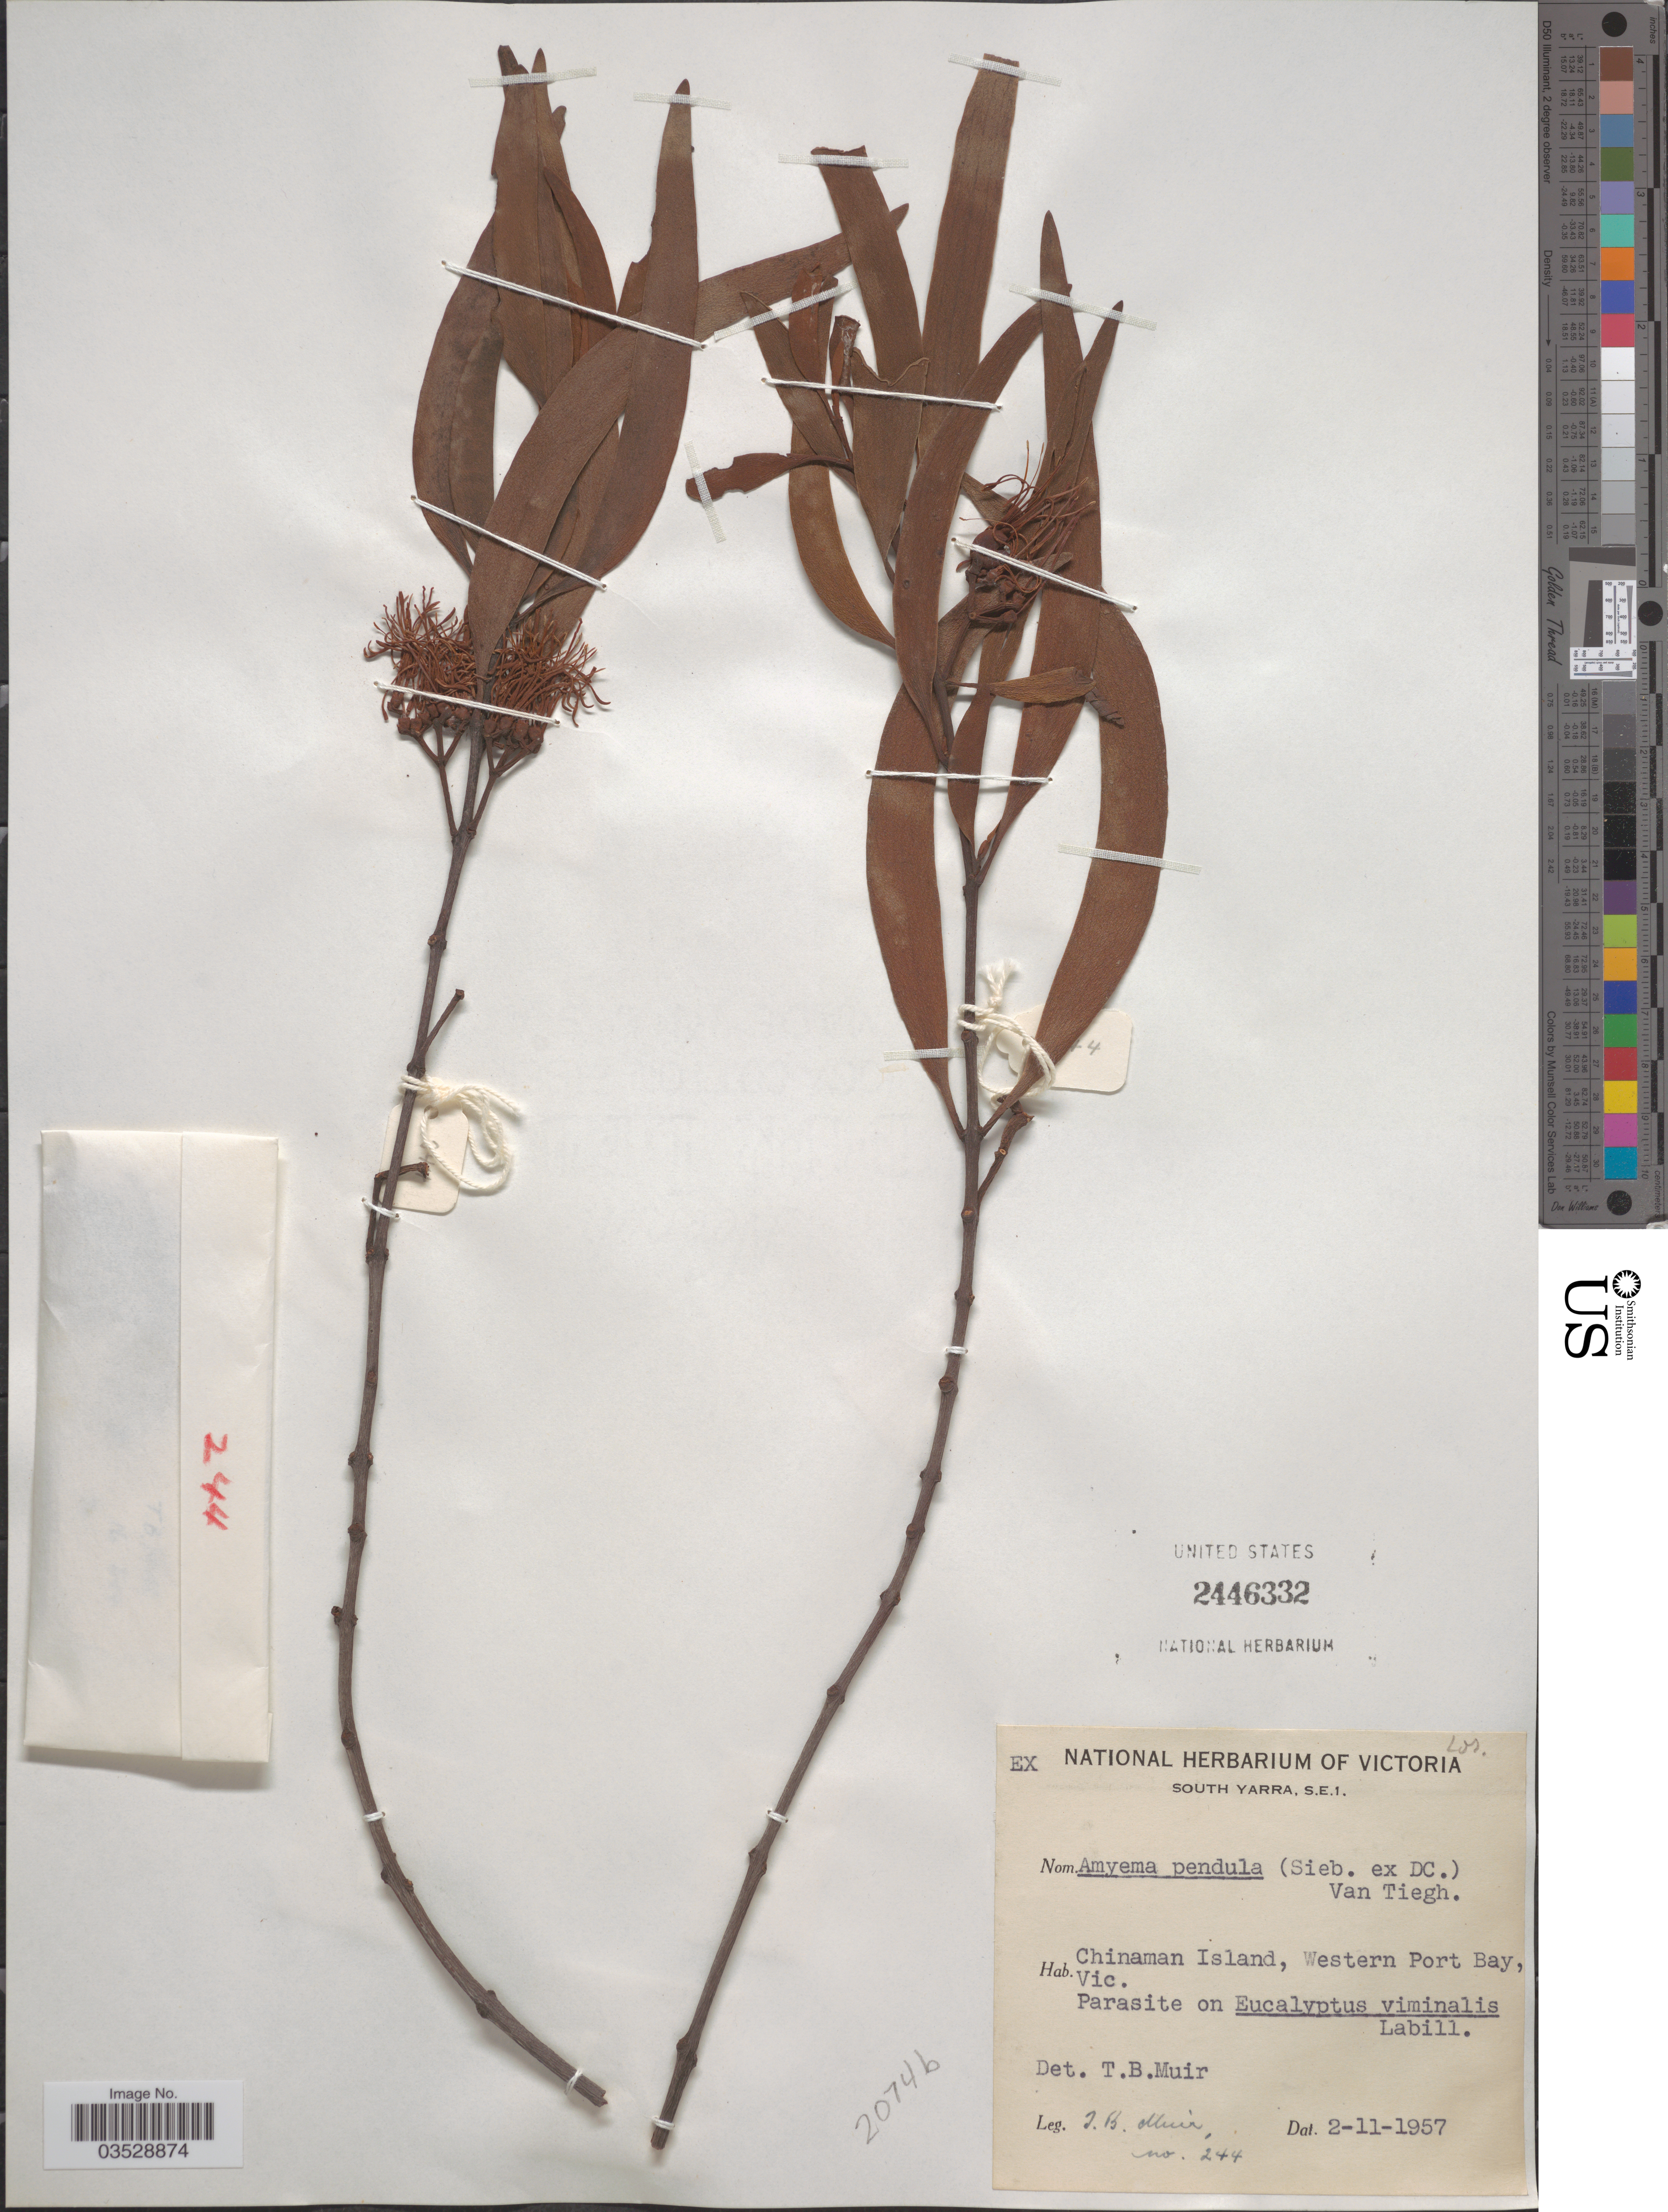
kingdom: Plantae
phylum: Tracheophyta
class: Magnoliopsida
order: Santalales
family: Loranthaceae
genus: Amyema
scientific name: Amyema pendula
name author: (Sieber ex Spreng.) Tiegh.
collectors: T. Muir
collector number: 244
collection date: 1957-11-02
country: Australia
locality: Chinaman Island, Western Port Bay, Vic.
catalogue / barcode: US 2446332